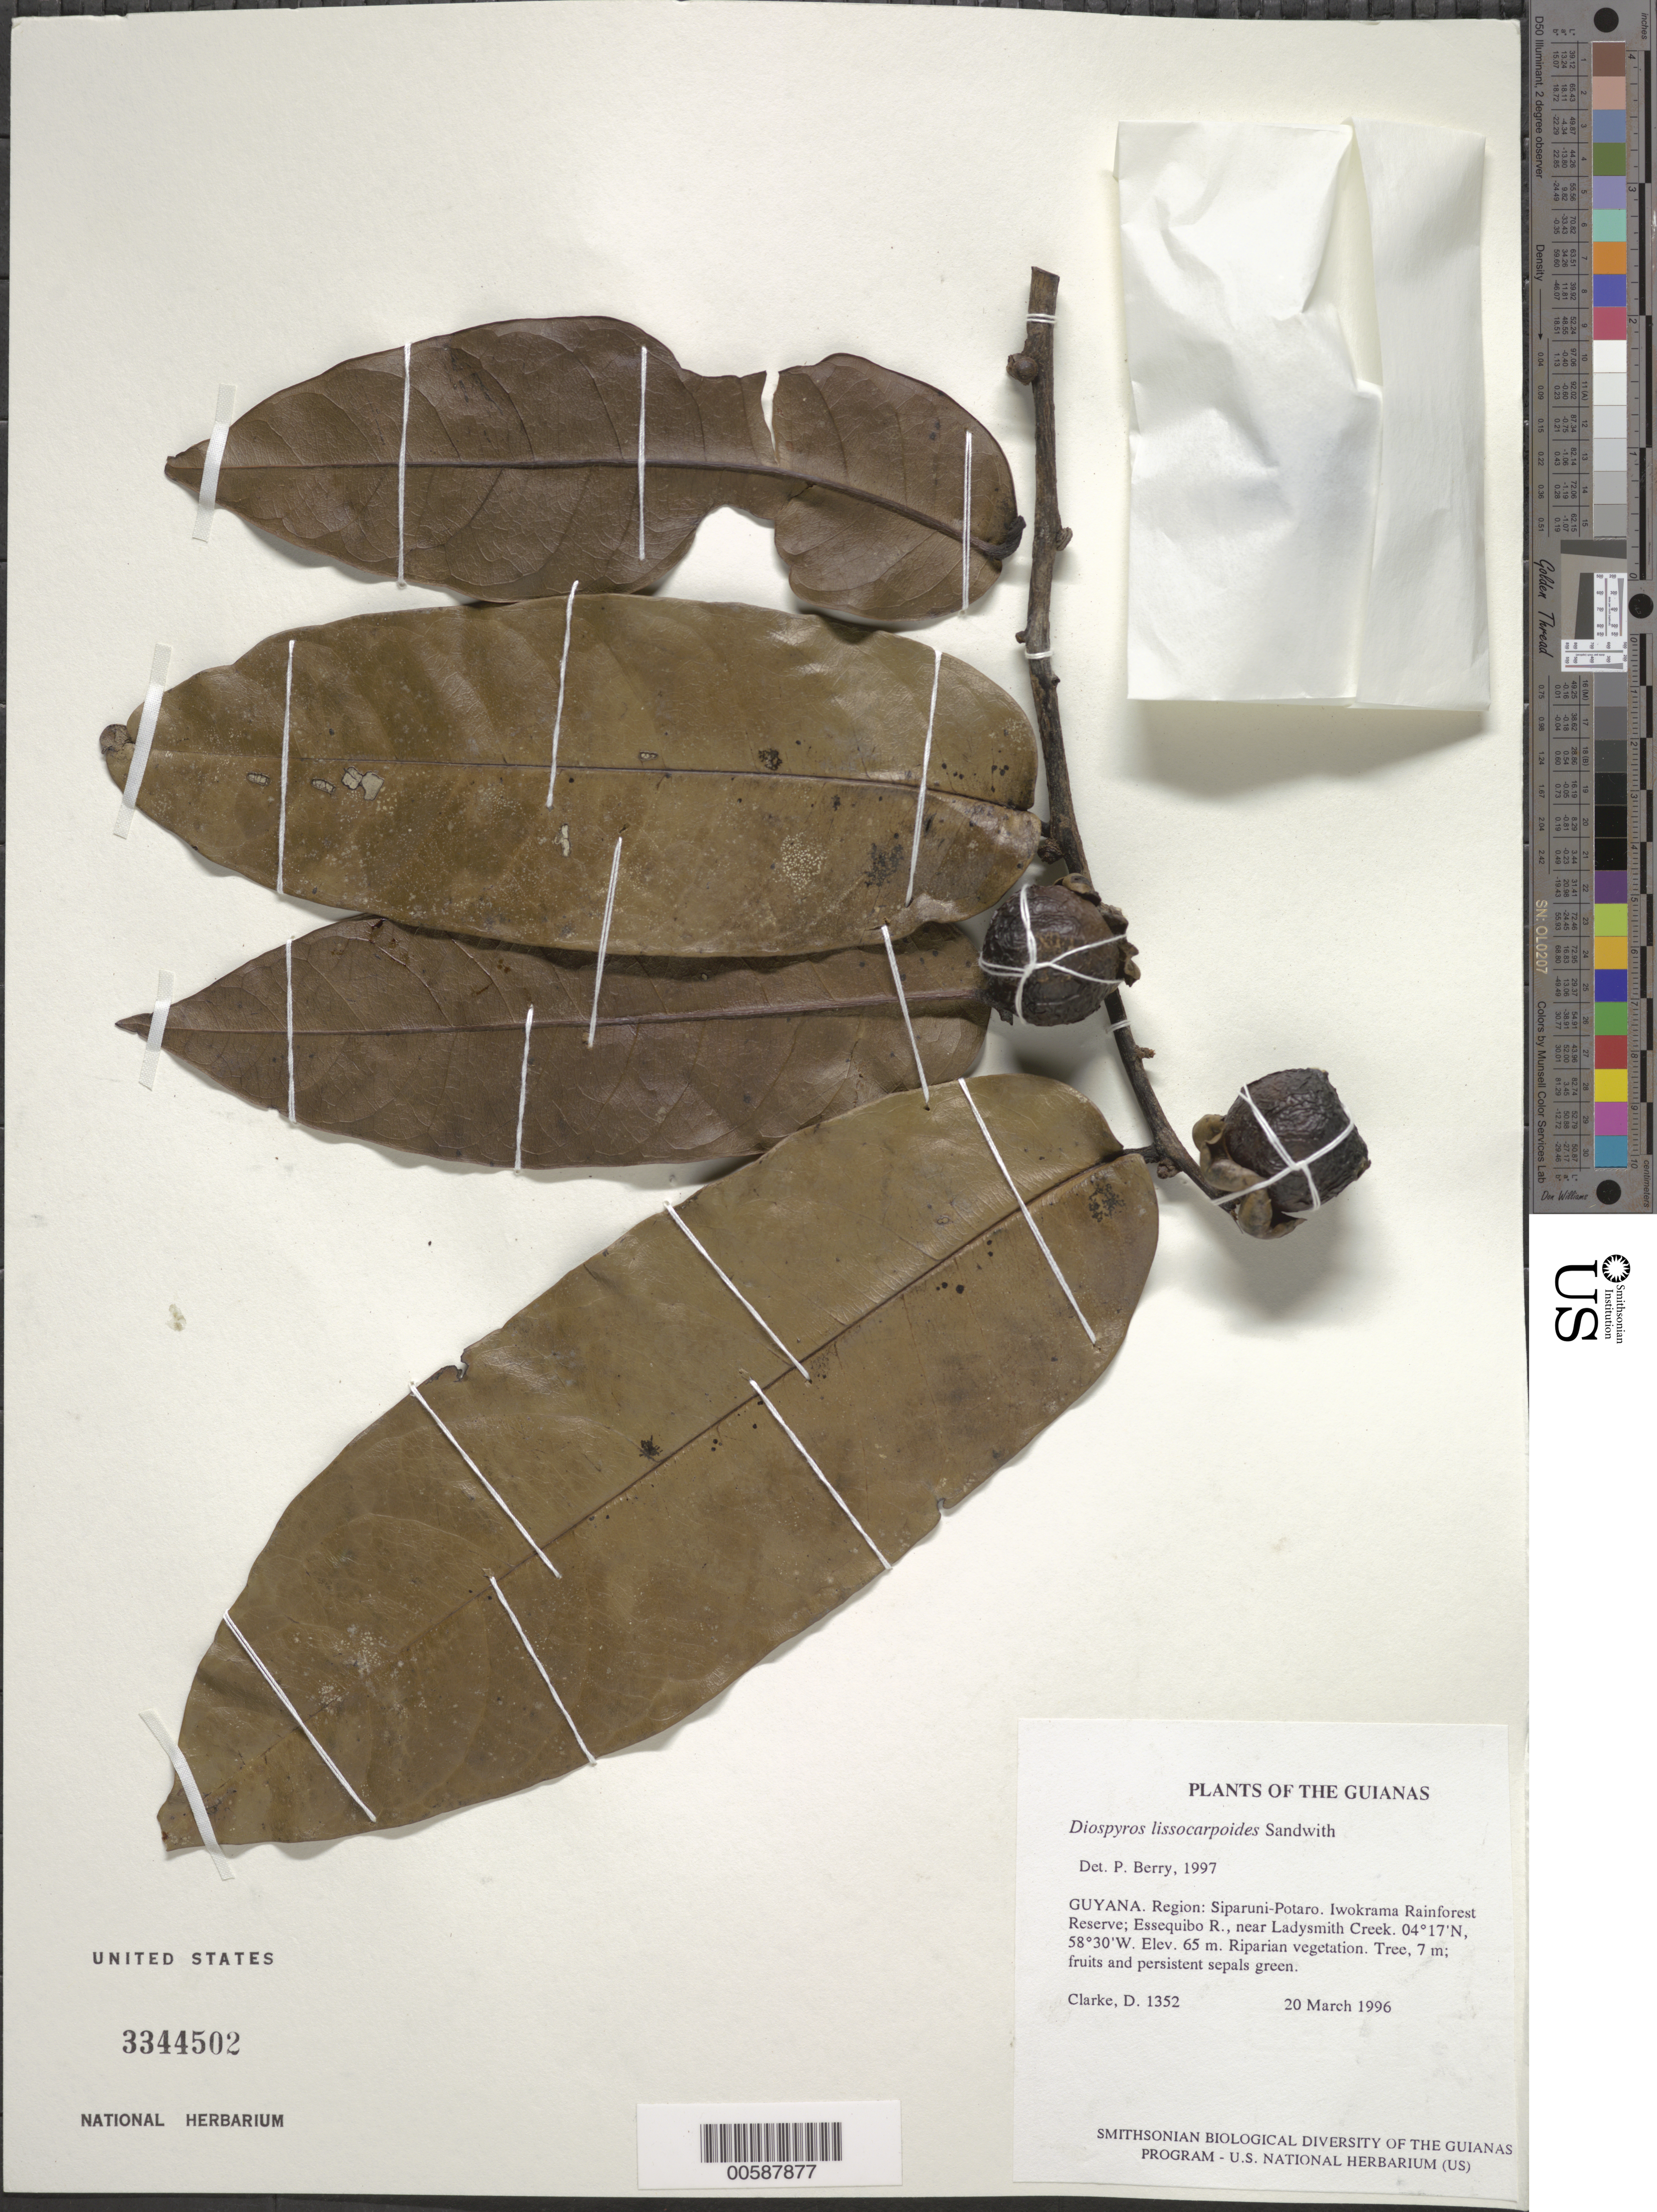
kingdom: Plantae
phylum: Tracheophyta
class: Magnoliopsida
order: Ericales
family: Ebenaceae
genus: Diospyros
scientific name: Diospyros lissocarpoides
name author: Sandwith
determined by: Berry, P. E., (WIS), University of Wisconsin - Madison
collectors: H. D. Clarke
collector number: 1352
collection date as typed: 20 March 1996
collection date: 1996-03-20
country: Guyana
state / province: Potaro-Siparuni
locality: Iwokrama Rainforest Reserve; Essequibo R., near Ladysmith Creek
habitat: Riparian vegetation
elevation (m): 65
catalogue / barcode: US 3344502